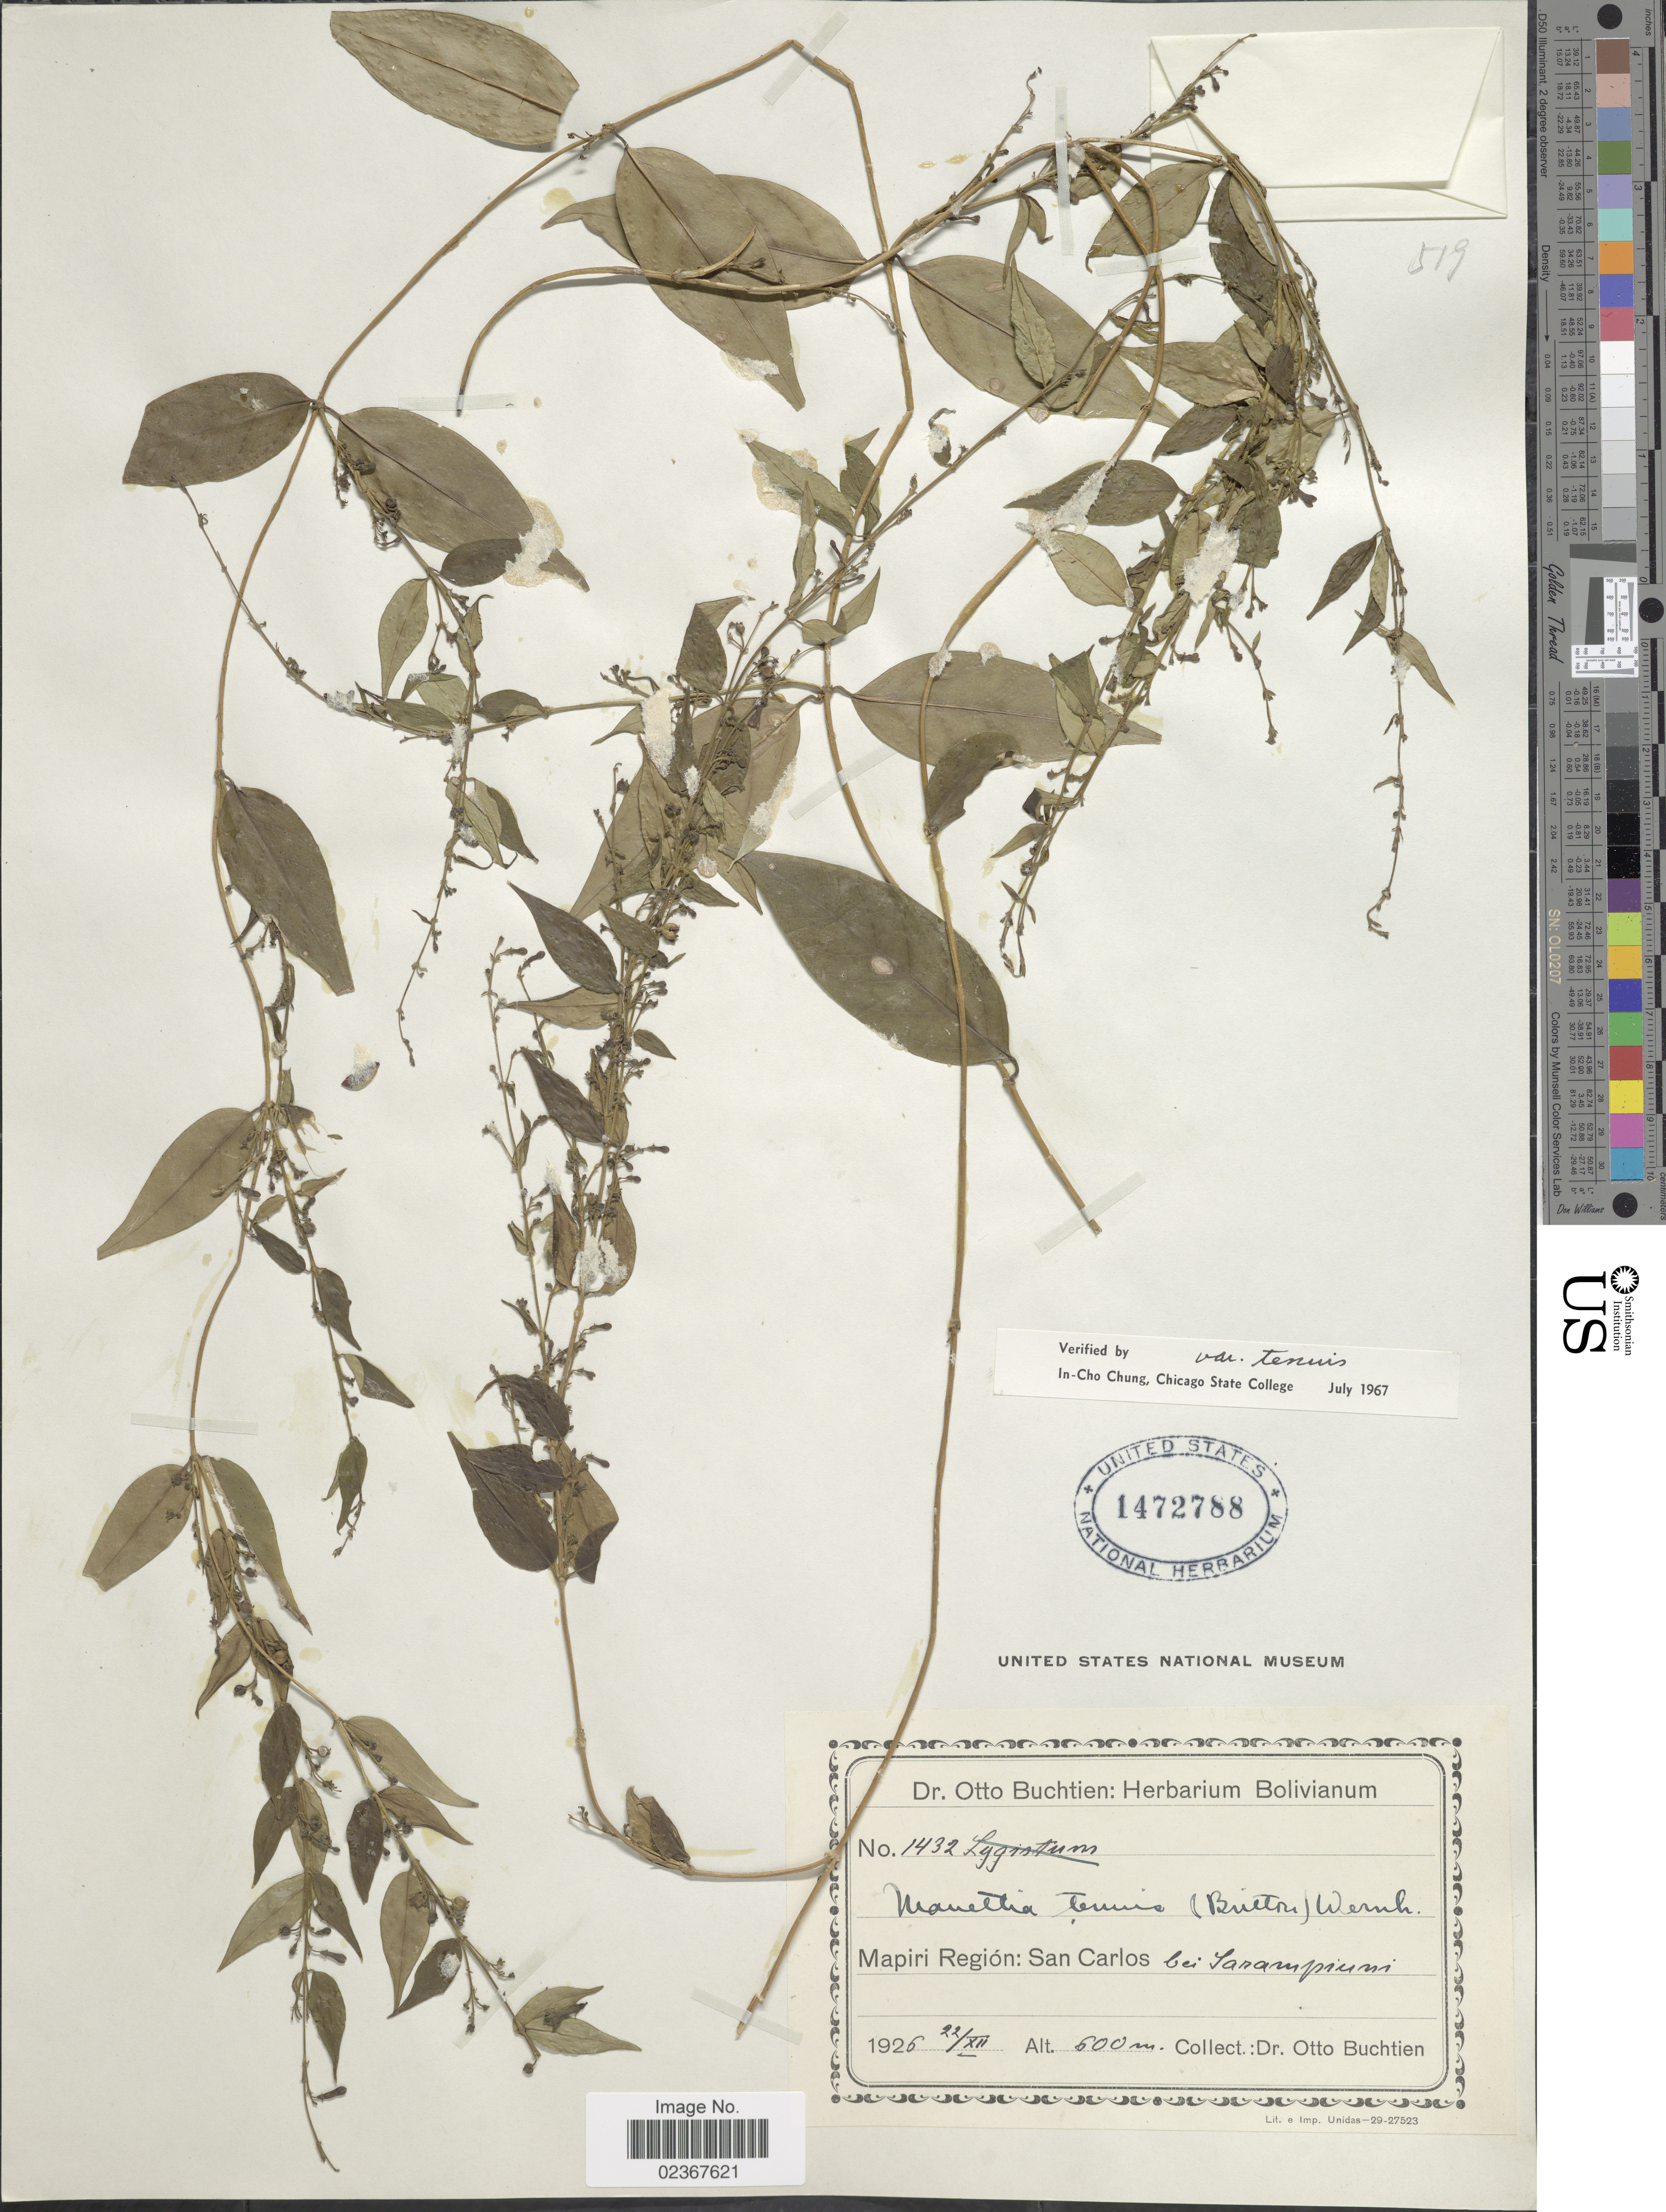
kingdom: Plantae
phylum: Tracheophyta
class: Magnoliopsida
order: Gentianales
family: Rubiaceae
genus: Manettia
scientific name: Manettia tenuis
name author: (Britton ex Rusby) Wernham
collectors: O. Buchtien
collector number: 1432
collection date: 1926-12-22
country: Bolivia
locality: Mapiri Región: San Carlos bei Sarampiuni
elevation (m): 600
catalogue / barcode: US 1472788